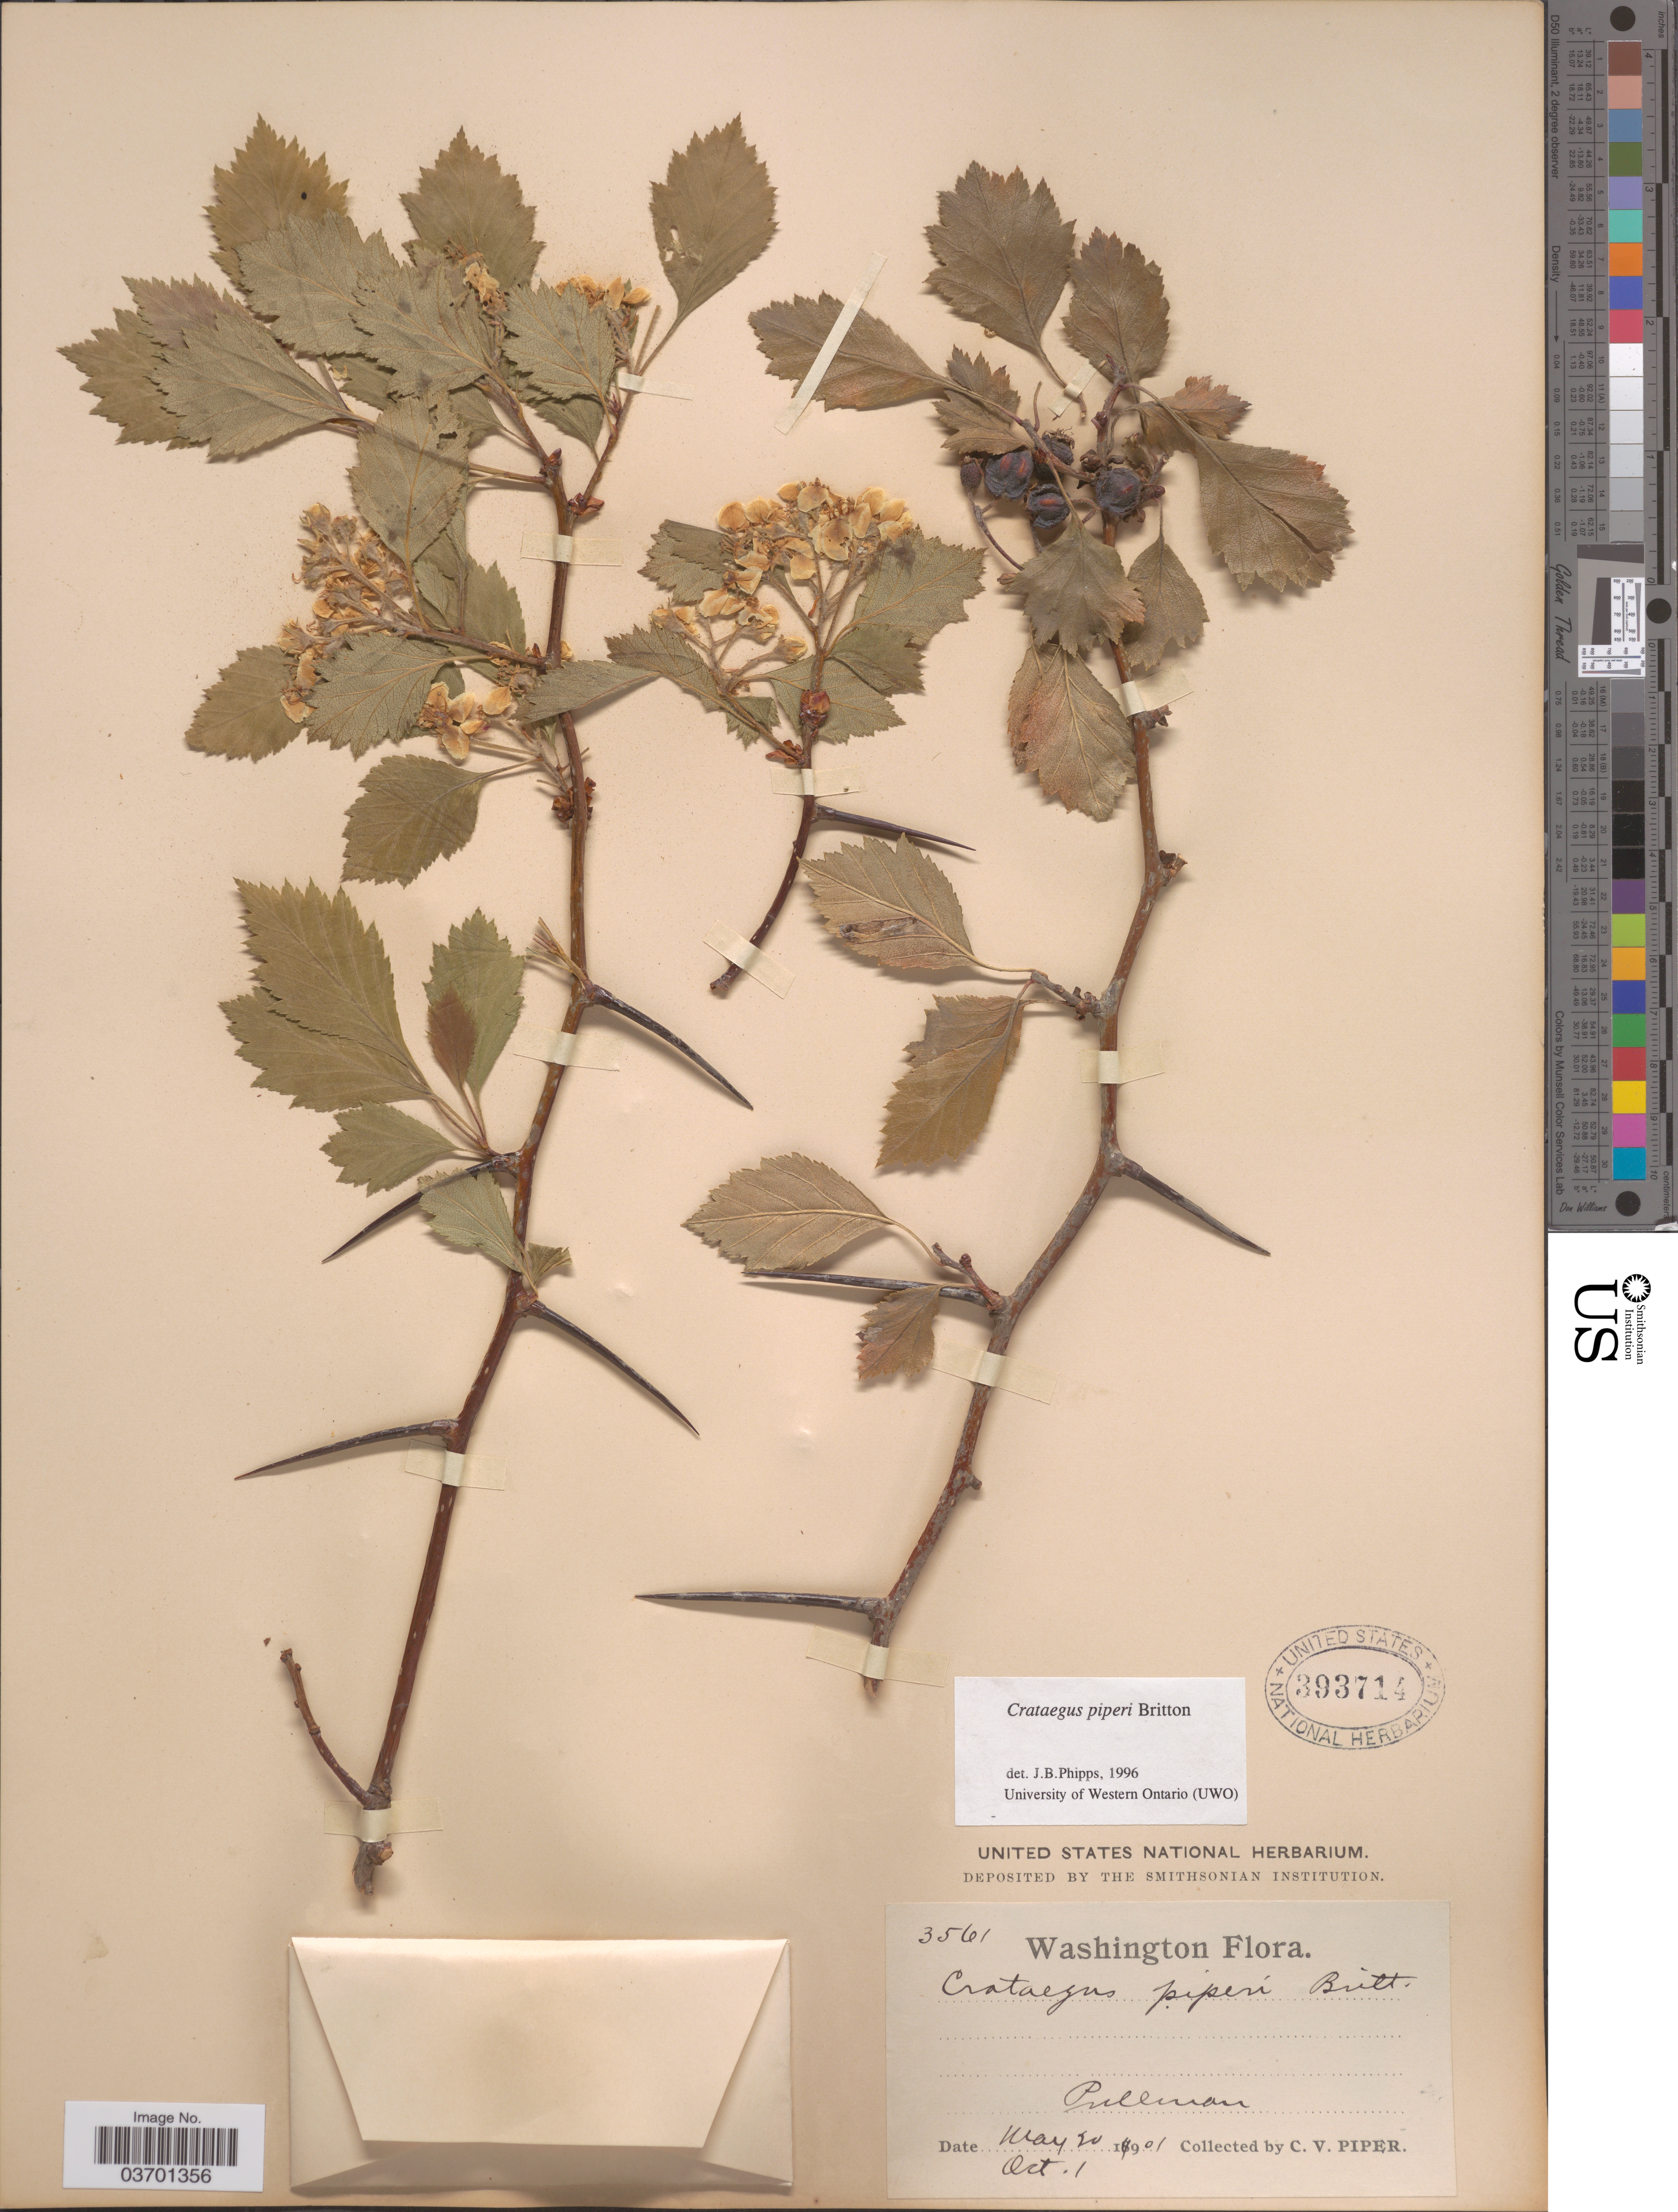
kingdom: Plantae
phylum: Tracheophyta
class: Magnoliopsida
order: Rosales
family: Rosaceae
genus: Crataegus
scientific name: Crataegus piperi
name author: Britton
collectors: C. V. Piper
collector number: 3561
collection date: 1901-05-20/1901-10-01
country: United States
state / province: Washington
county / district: Whitman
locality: Pullman.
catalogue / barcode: US 393714